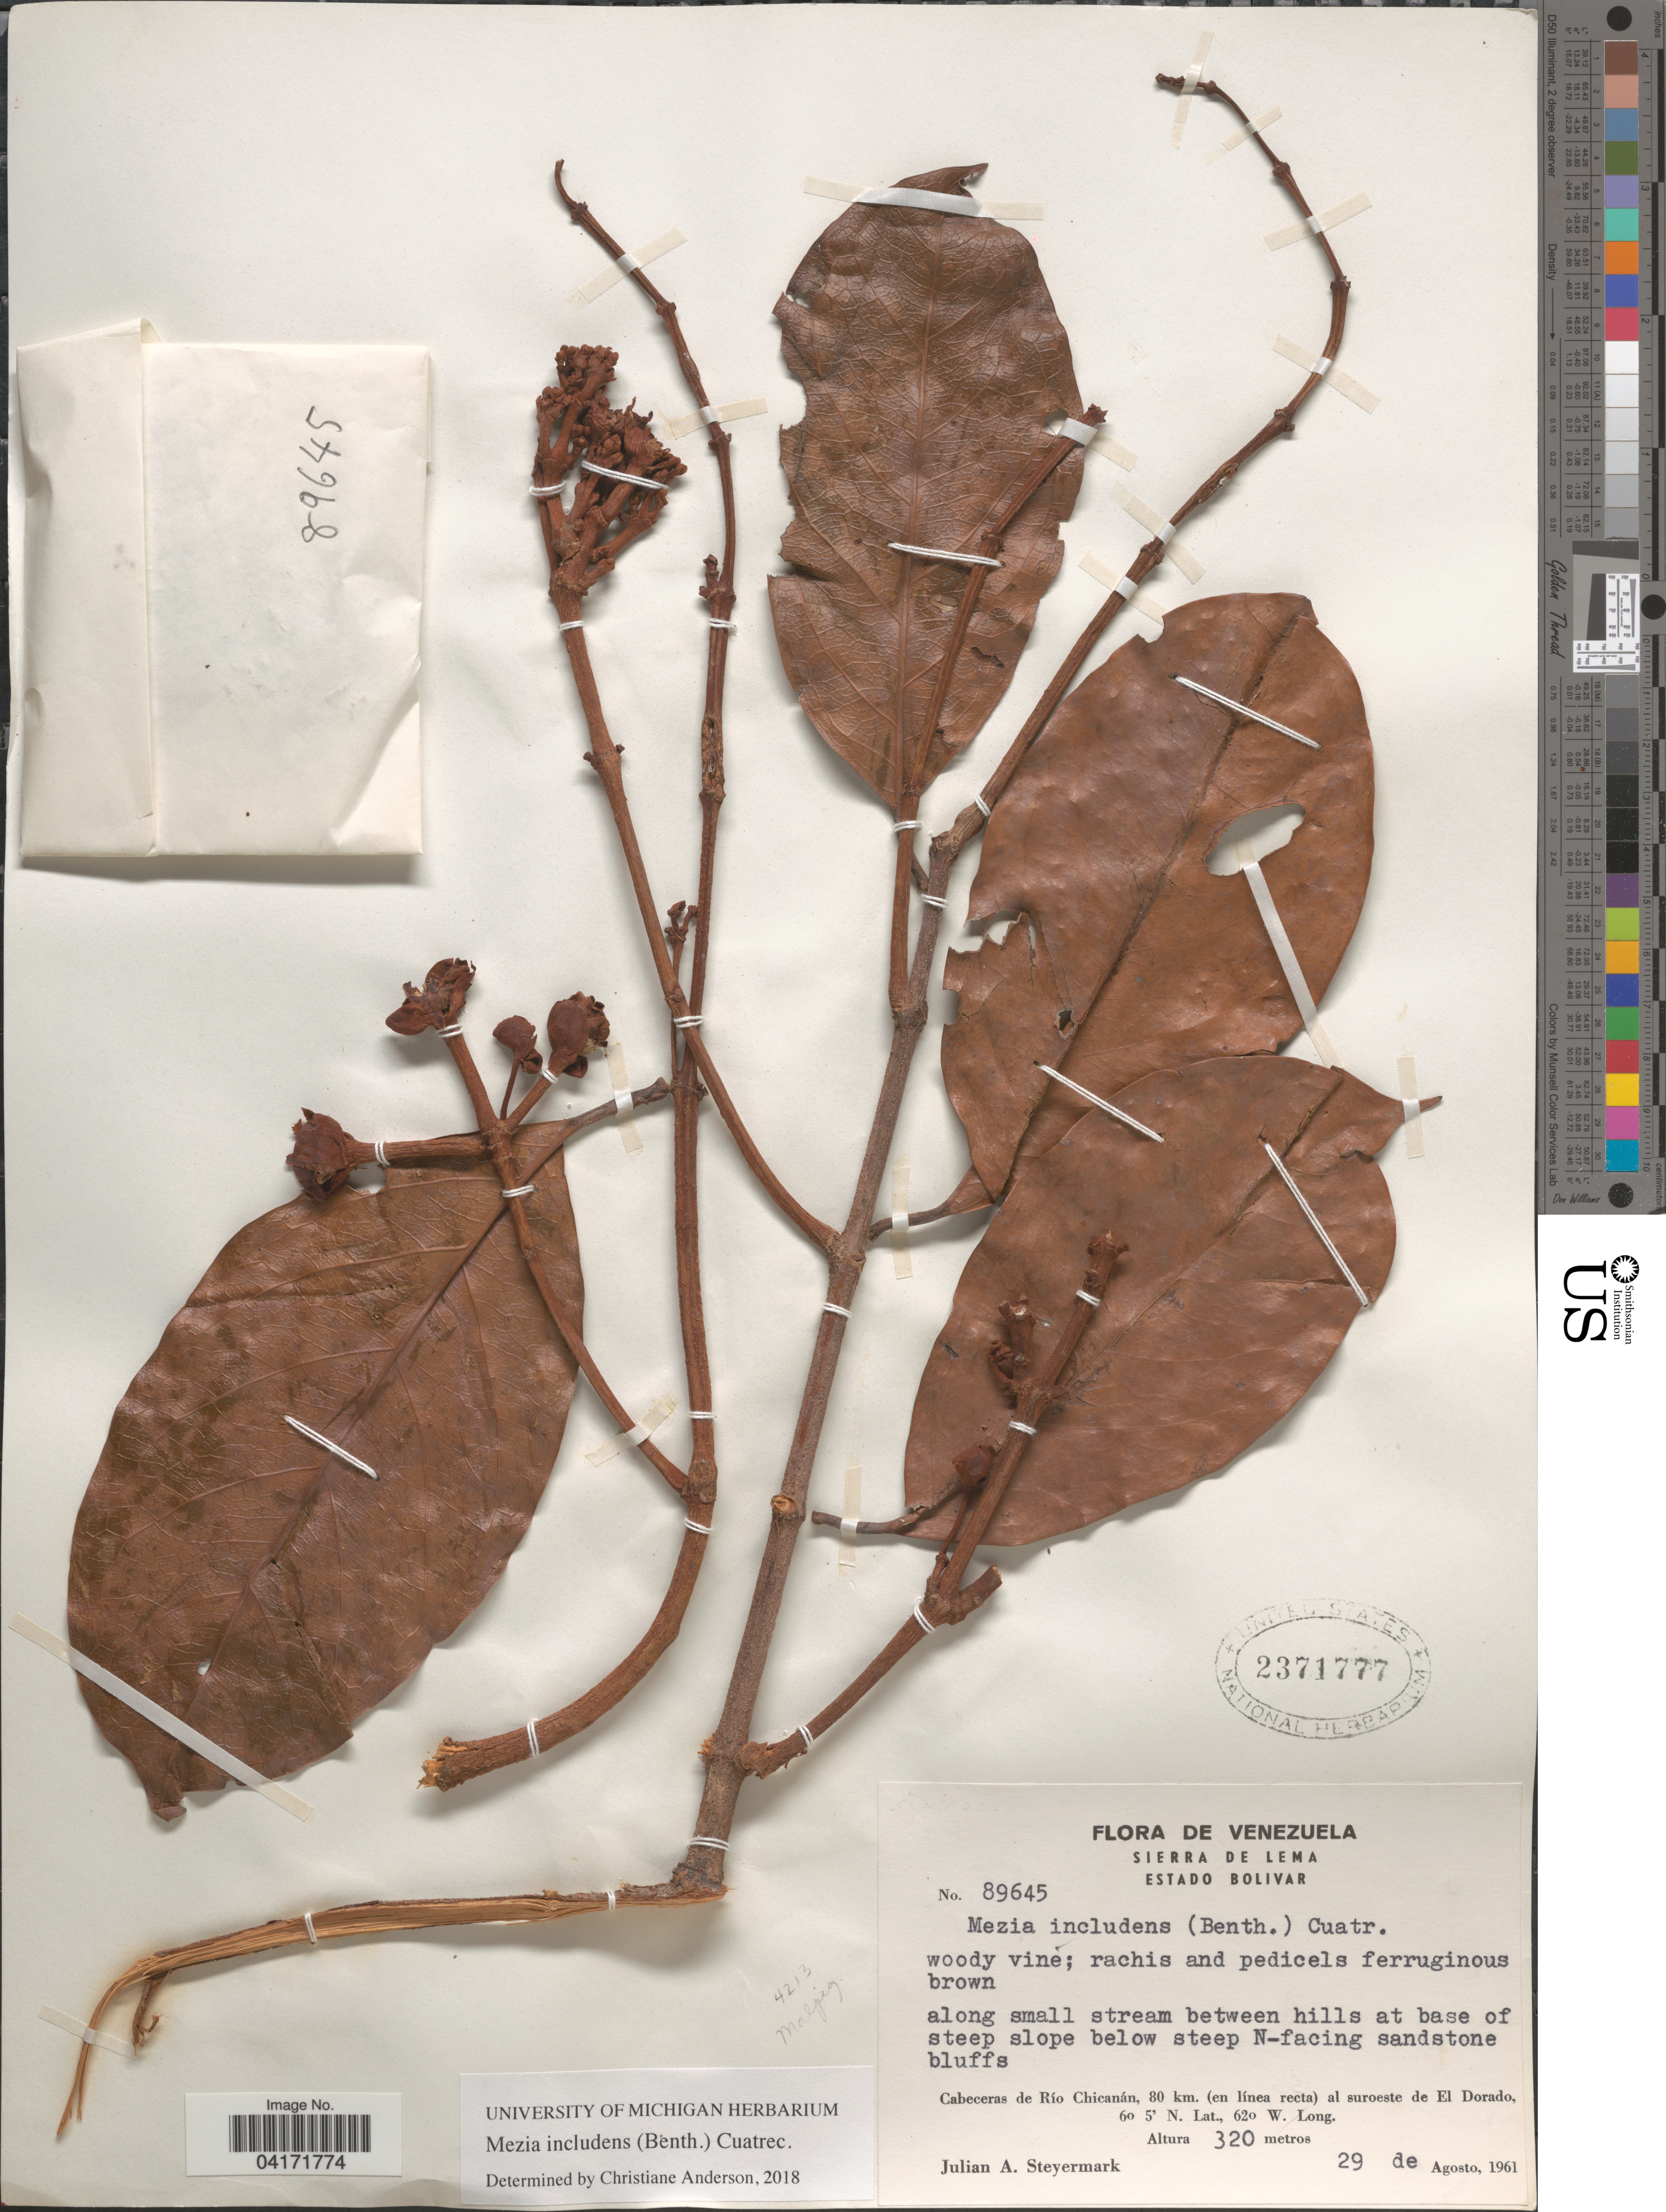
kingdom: Plantae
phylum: Tracheophyta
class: Magnoliopsida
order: Malpighiales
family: Malpighiaceae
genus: Mezia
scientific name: Mezia includens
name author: (Benth.) Cuatrec.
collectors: J. Steyermark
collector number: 89645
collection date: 1961-08-29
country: Venezuela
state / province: Bolivar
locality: Sierra de Lema. Along small stream between hills at base of steep slope below steep N-facing sandstone bluffs. Cabeceras de Río Chicanán, 80 km. (en línea recta) al suroeste de El Dorado.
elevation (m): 320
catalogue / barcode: US 2371777